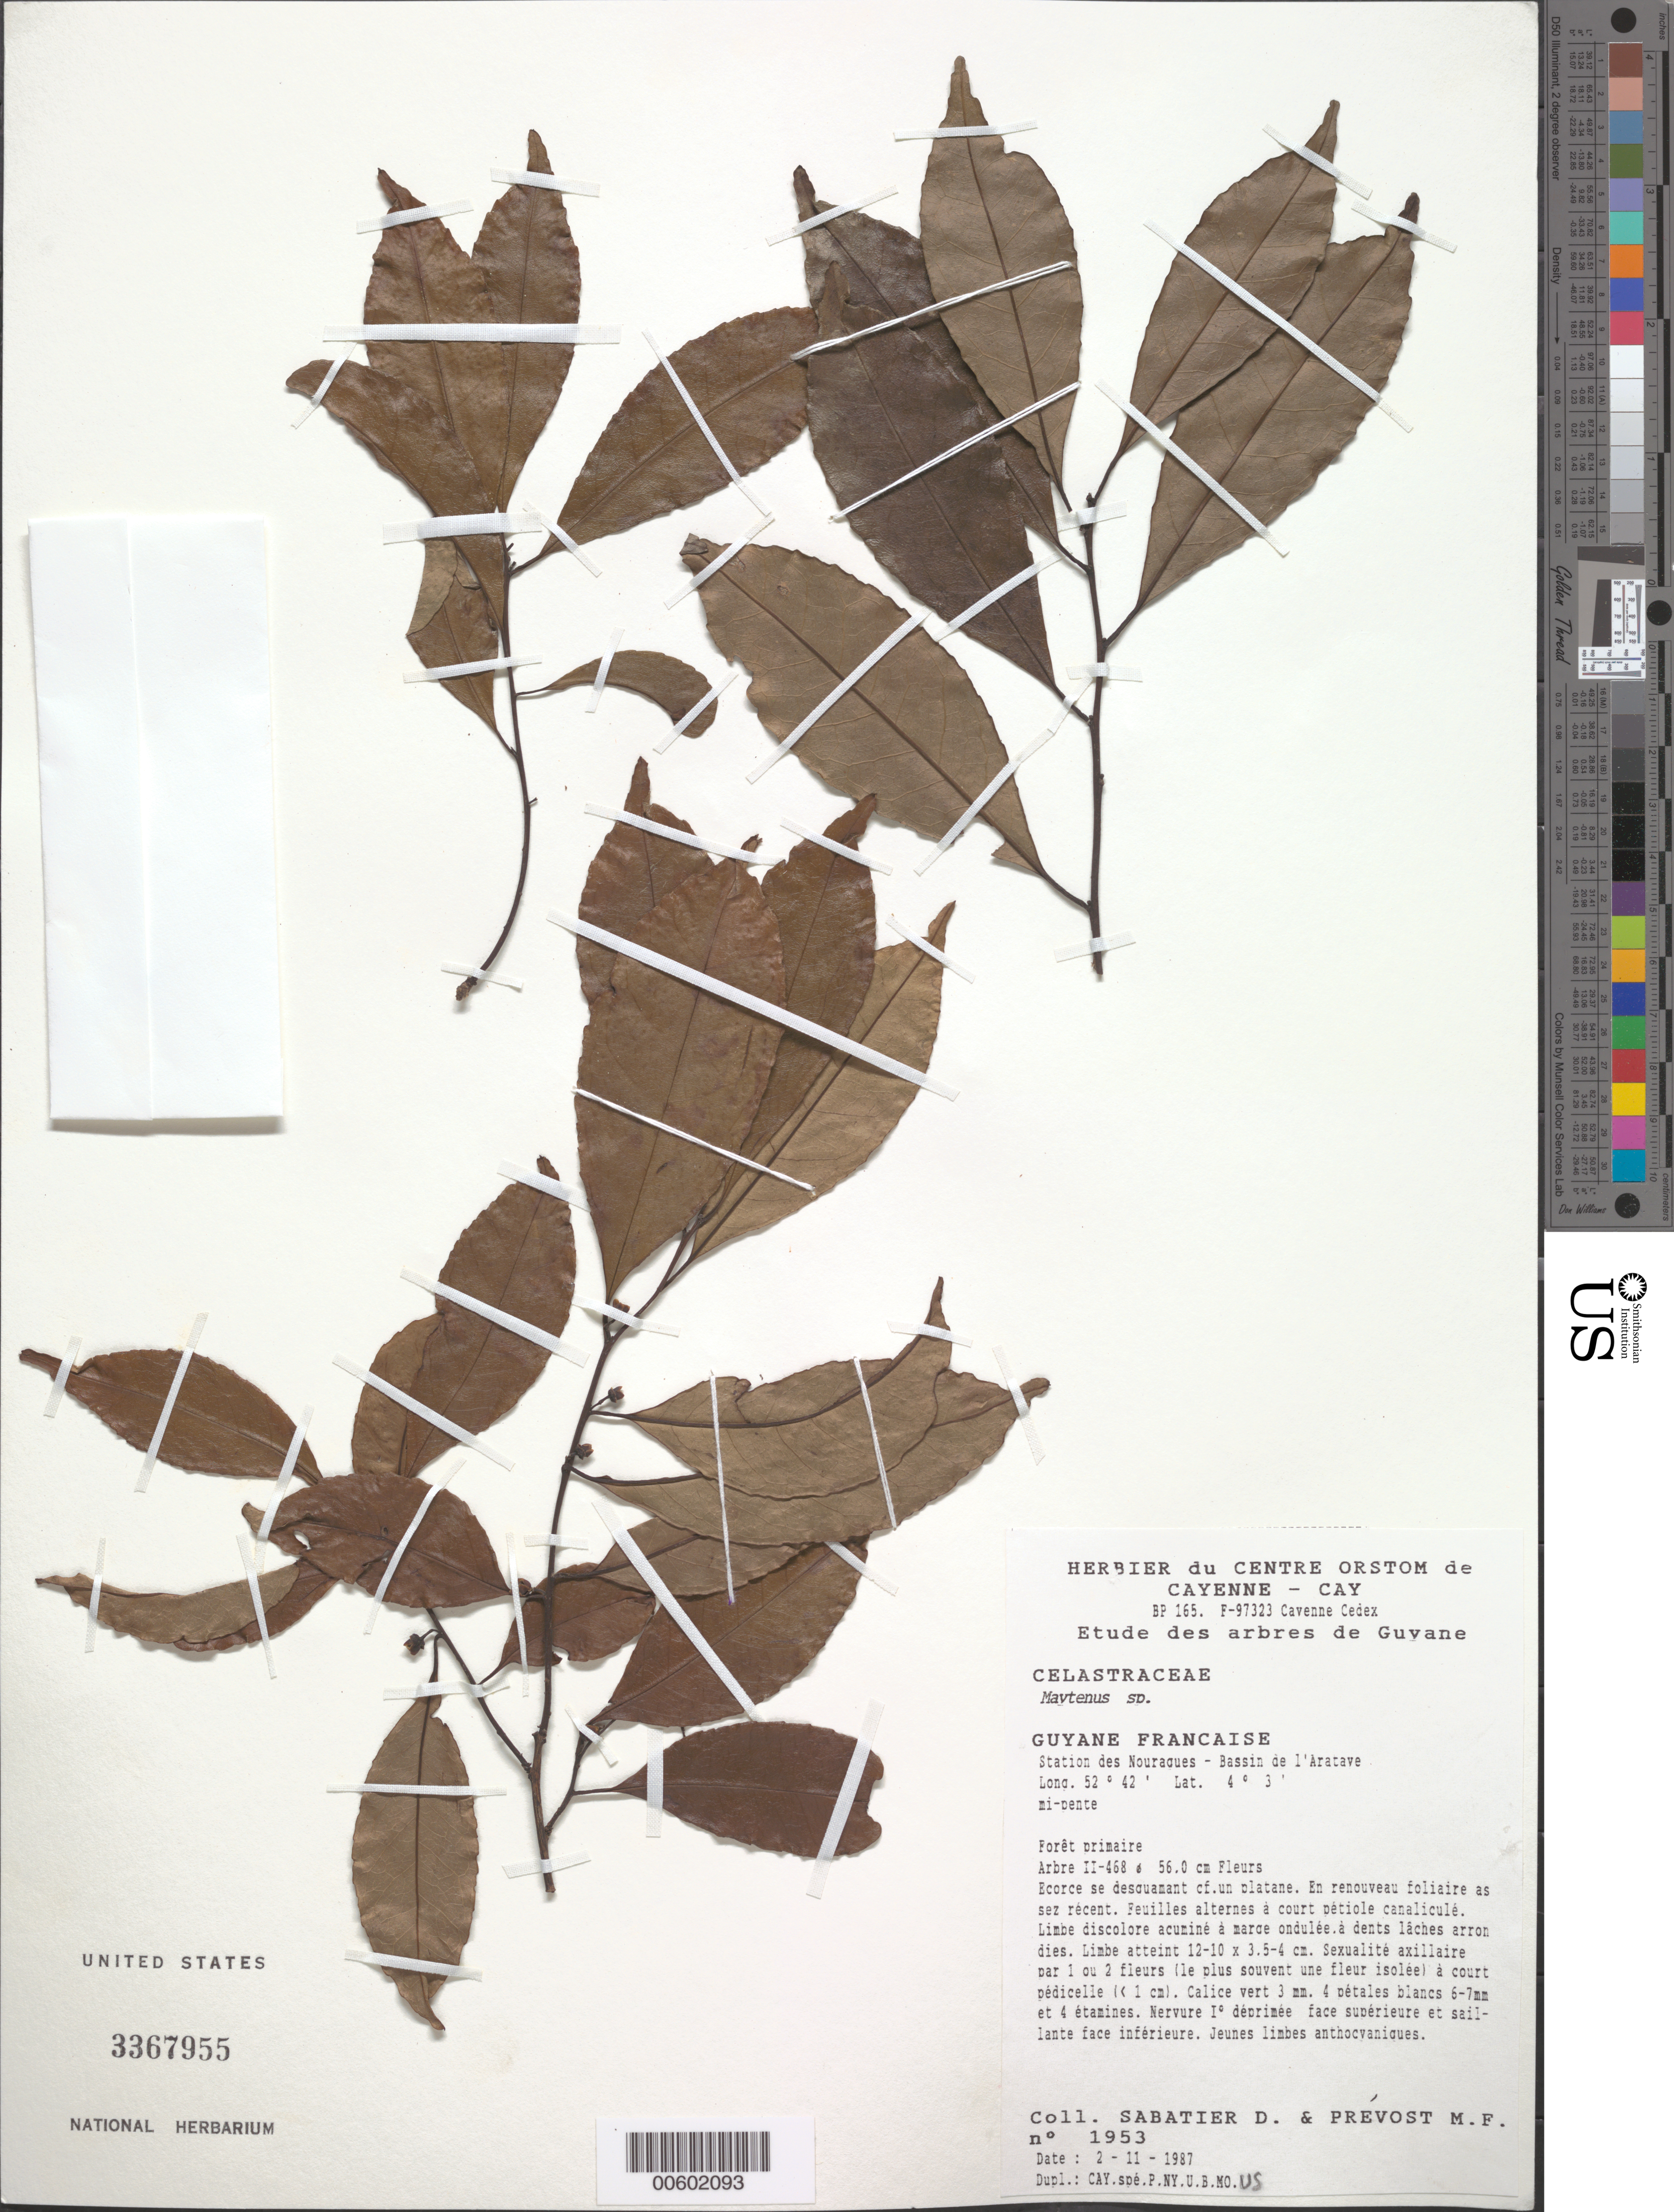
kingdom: Plantae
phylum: Tracheophyta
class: Magnoliopsida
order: Celastrales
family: Celastraceae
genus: Maytenus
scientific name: Maytenus sp.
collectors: D. Sabatier & M.-F. Prévost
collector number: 1953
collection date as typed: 2-Nov-87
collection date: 1987-11-02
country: French Guiana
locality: Station des Nouragues, Bassin de l'Approuague, Arataye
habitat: Primary forest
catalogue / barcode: US 3367955